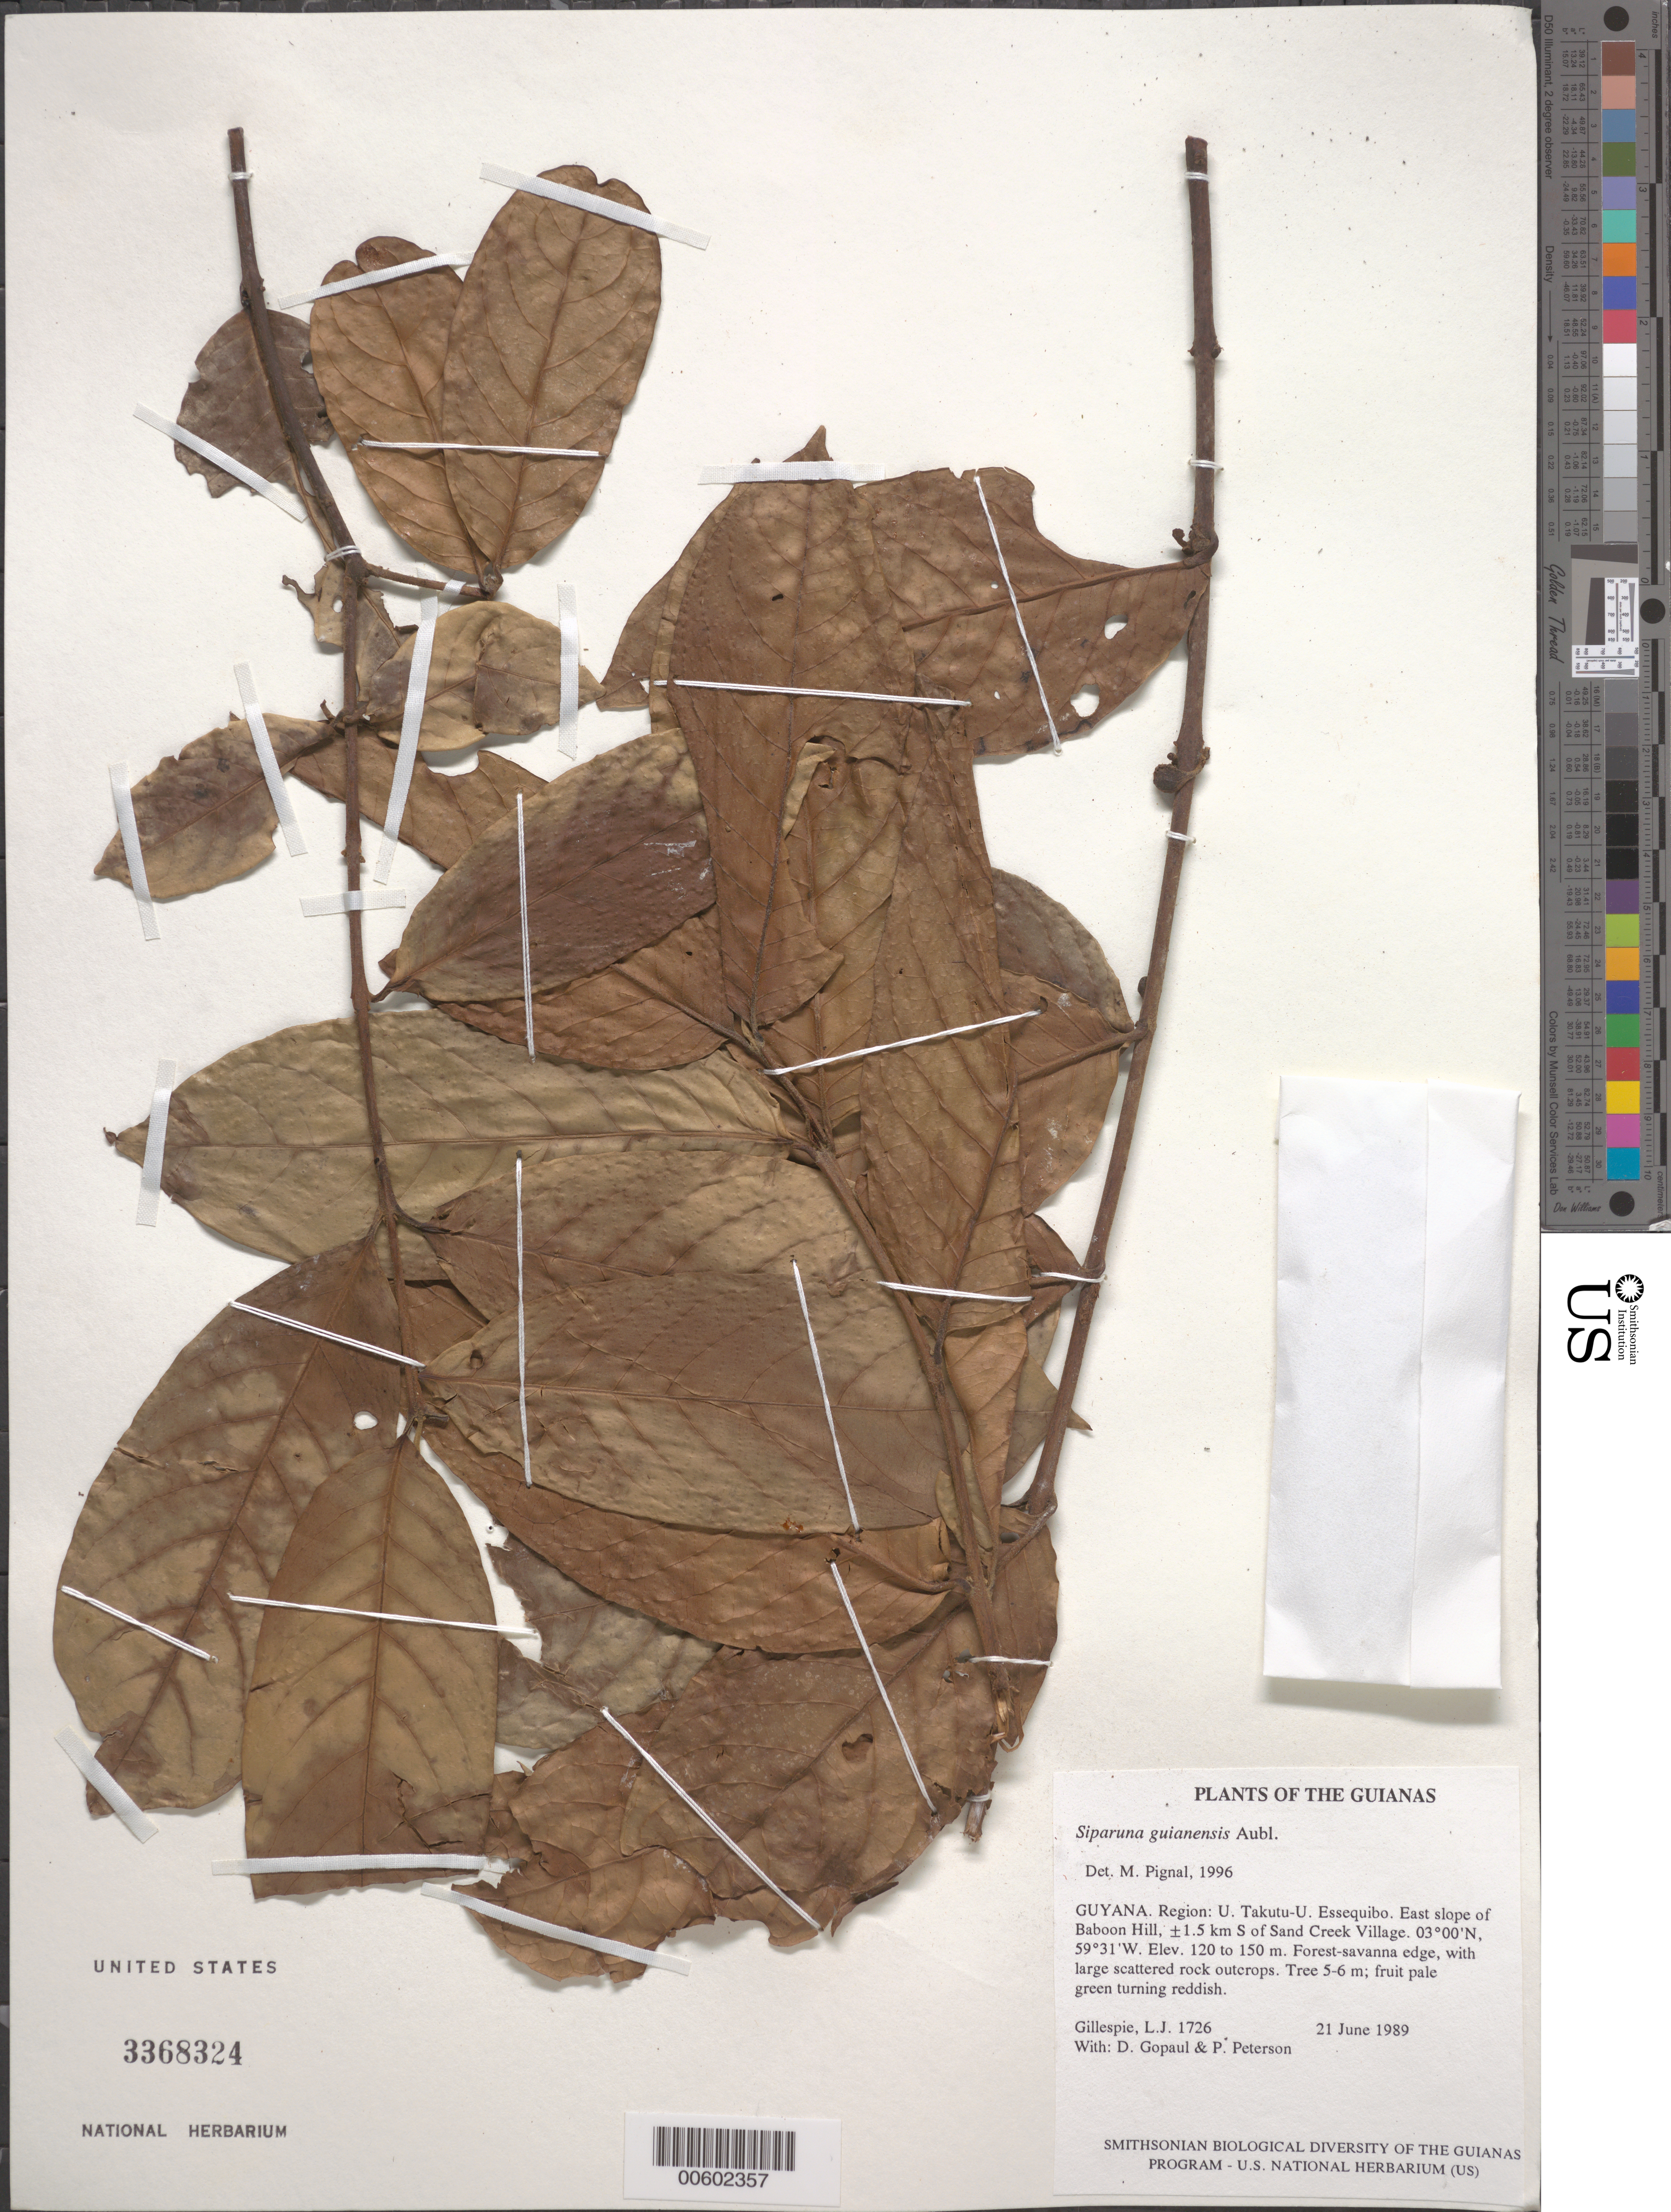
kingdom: Plantae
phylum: Tracheophyta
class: Magnoliopsida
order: Laurales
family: Siparunaceae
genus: Siparuna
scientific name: Siparuna guianensis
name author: Aubl.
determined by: Pignal, M.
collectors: L. J. Gillespie, D. Gopaul & P. M. Peterson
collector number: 1726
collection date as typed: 21 June 1989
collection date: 1989-06-21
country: Guyana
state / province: U. Takutu-U. Essequibo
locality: Baboon Hill, ±1.5 km S of Sand Creek Village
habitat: East slope. Forest-savanna edge, with large scattered rock outcrops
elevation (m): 120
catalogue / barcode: US 3368324